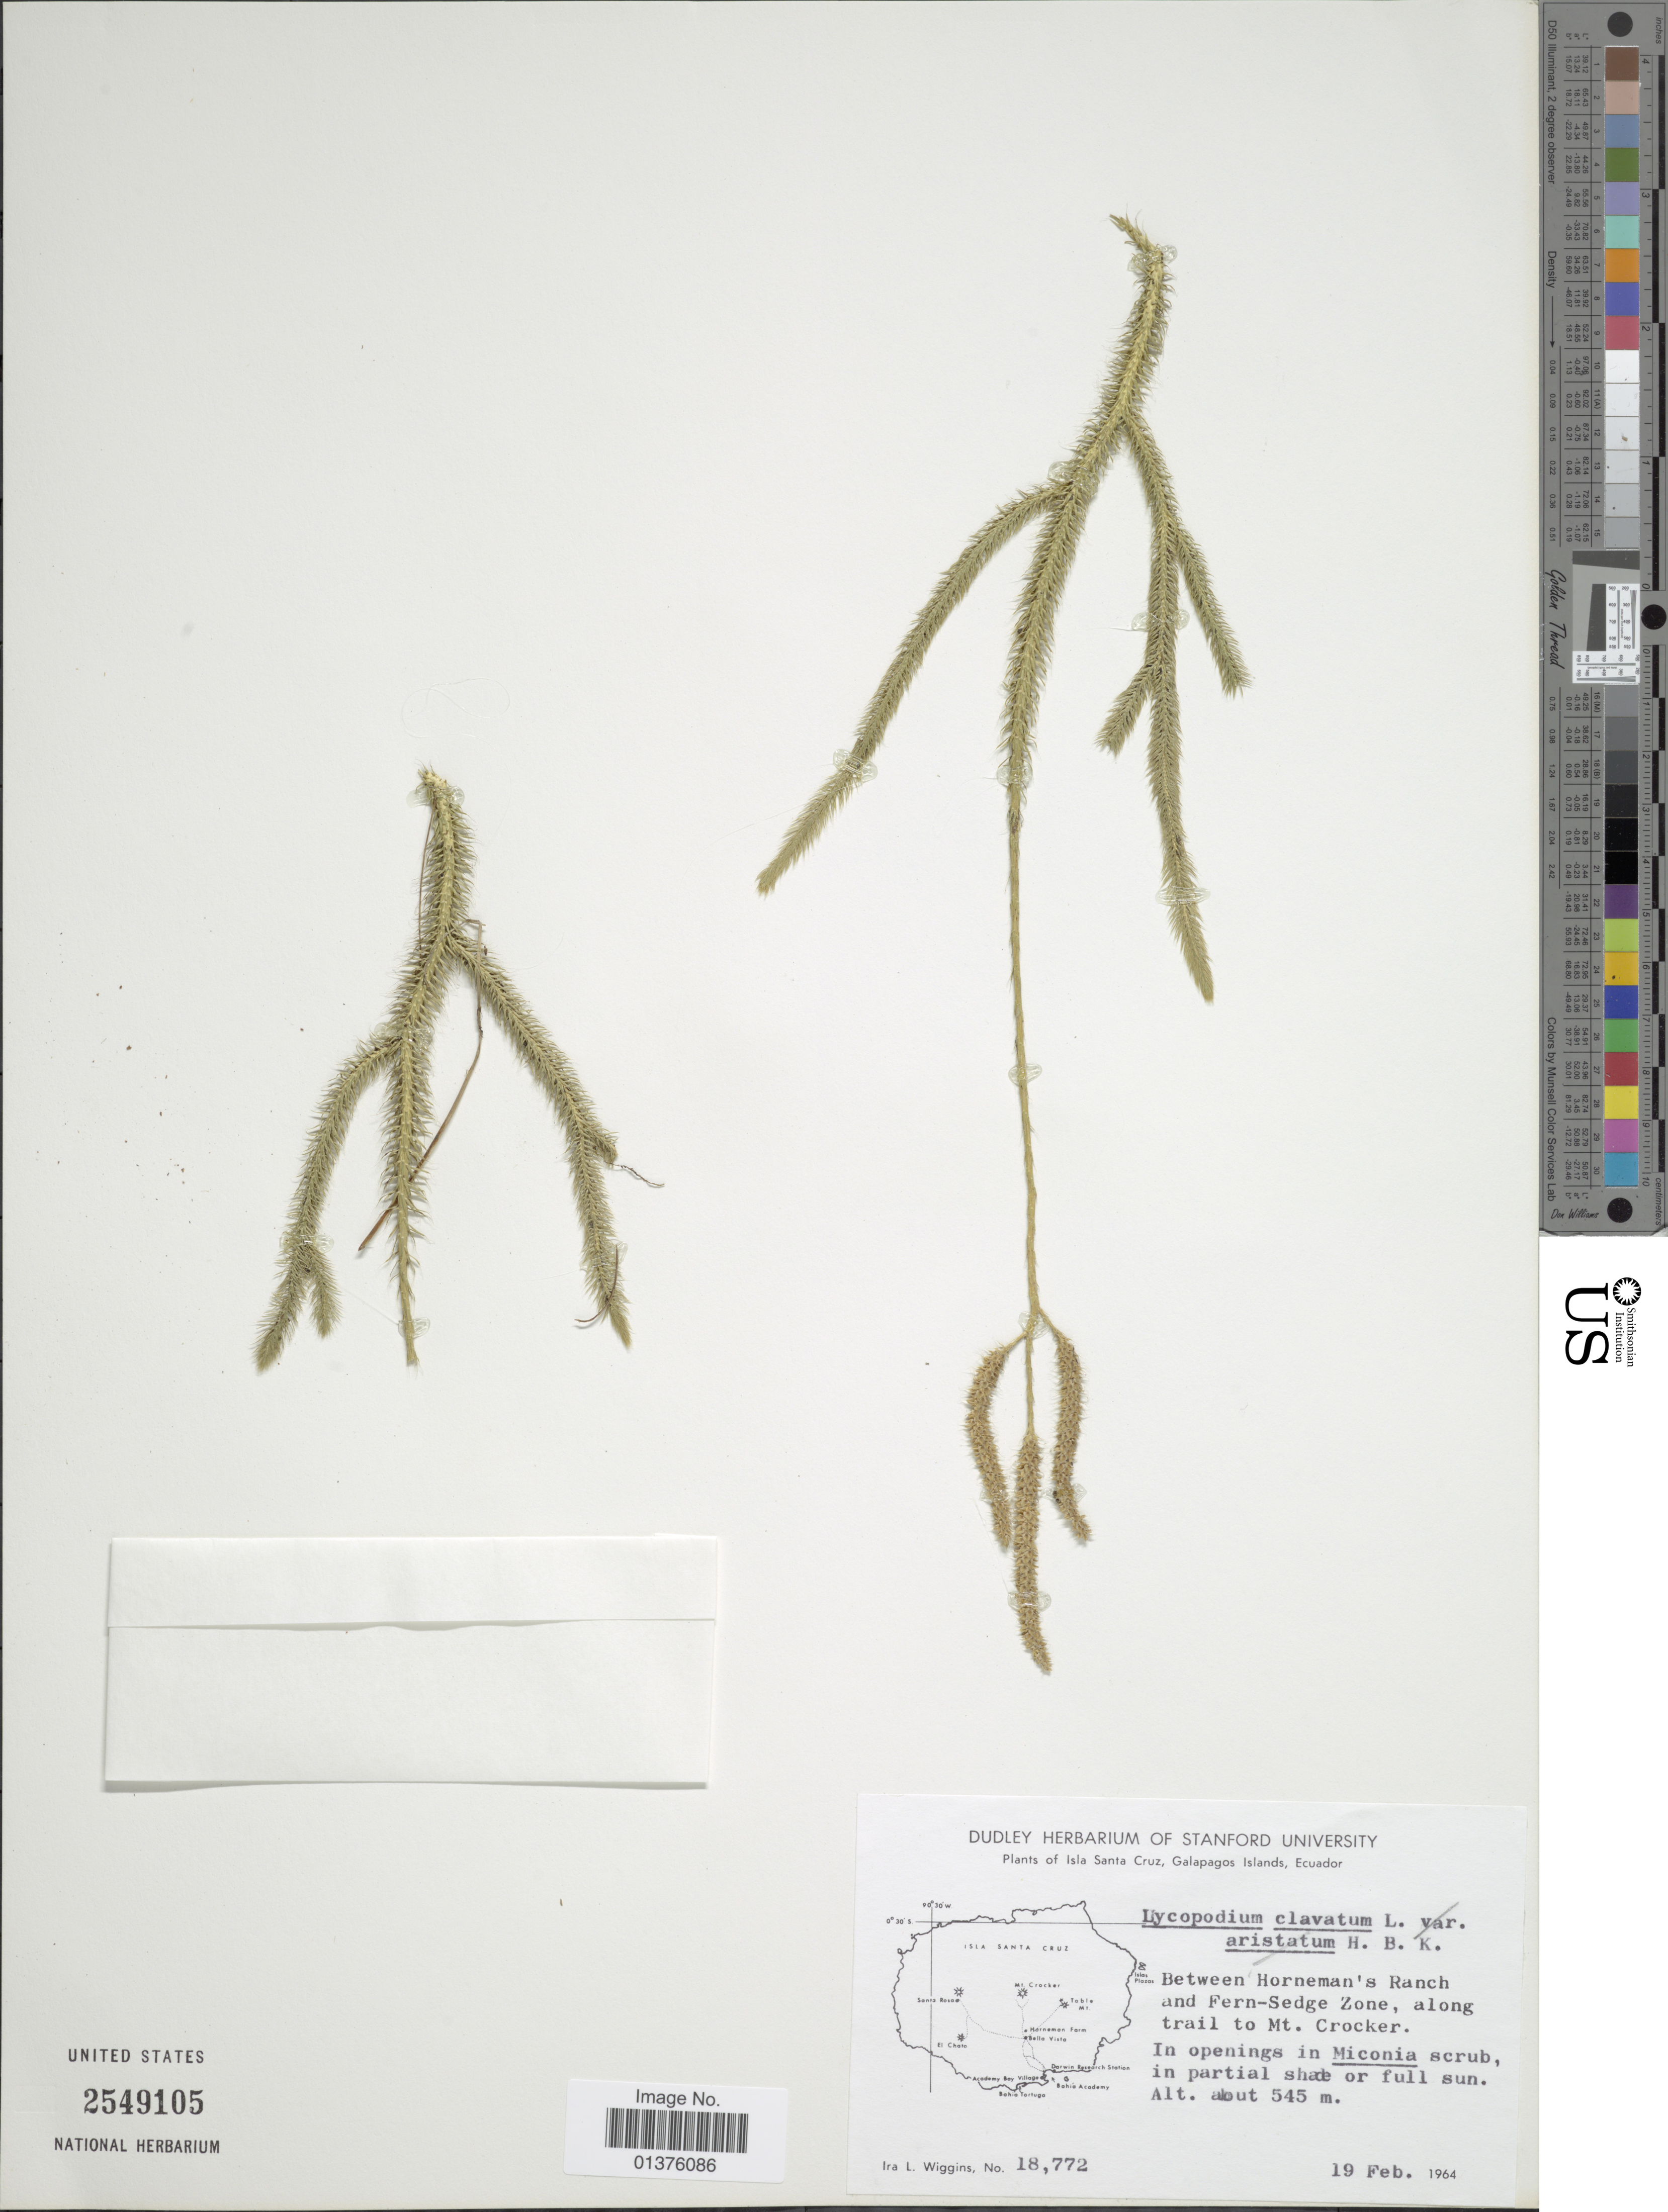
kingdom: Plantae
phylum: Tracheophyta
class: Lycopodiopsida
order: Lycopodiales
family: Lycopodiaceae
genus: Lycopodium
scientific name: Lycopodium clavatum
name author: L.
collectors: I. L. Wiggins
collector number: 18772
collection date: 1964-02-19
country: Ecuador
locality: Isla Santa Cruz, Galapagos Islands, Between Horneman's Rangce and Fern Sedge Zone, along trail to Mt. Crocker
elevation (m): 545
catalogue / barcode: US 2549105